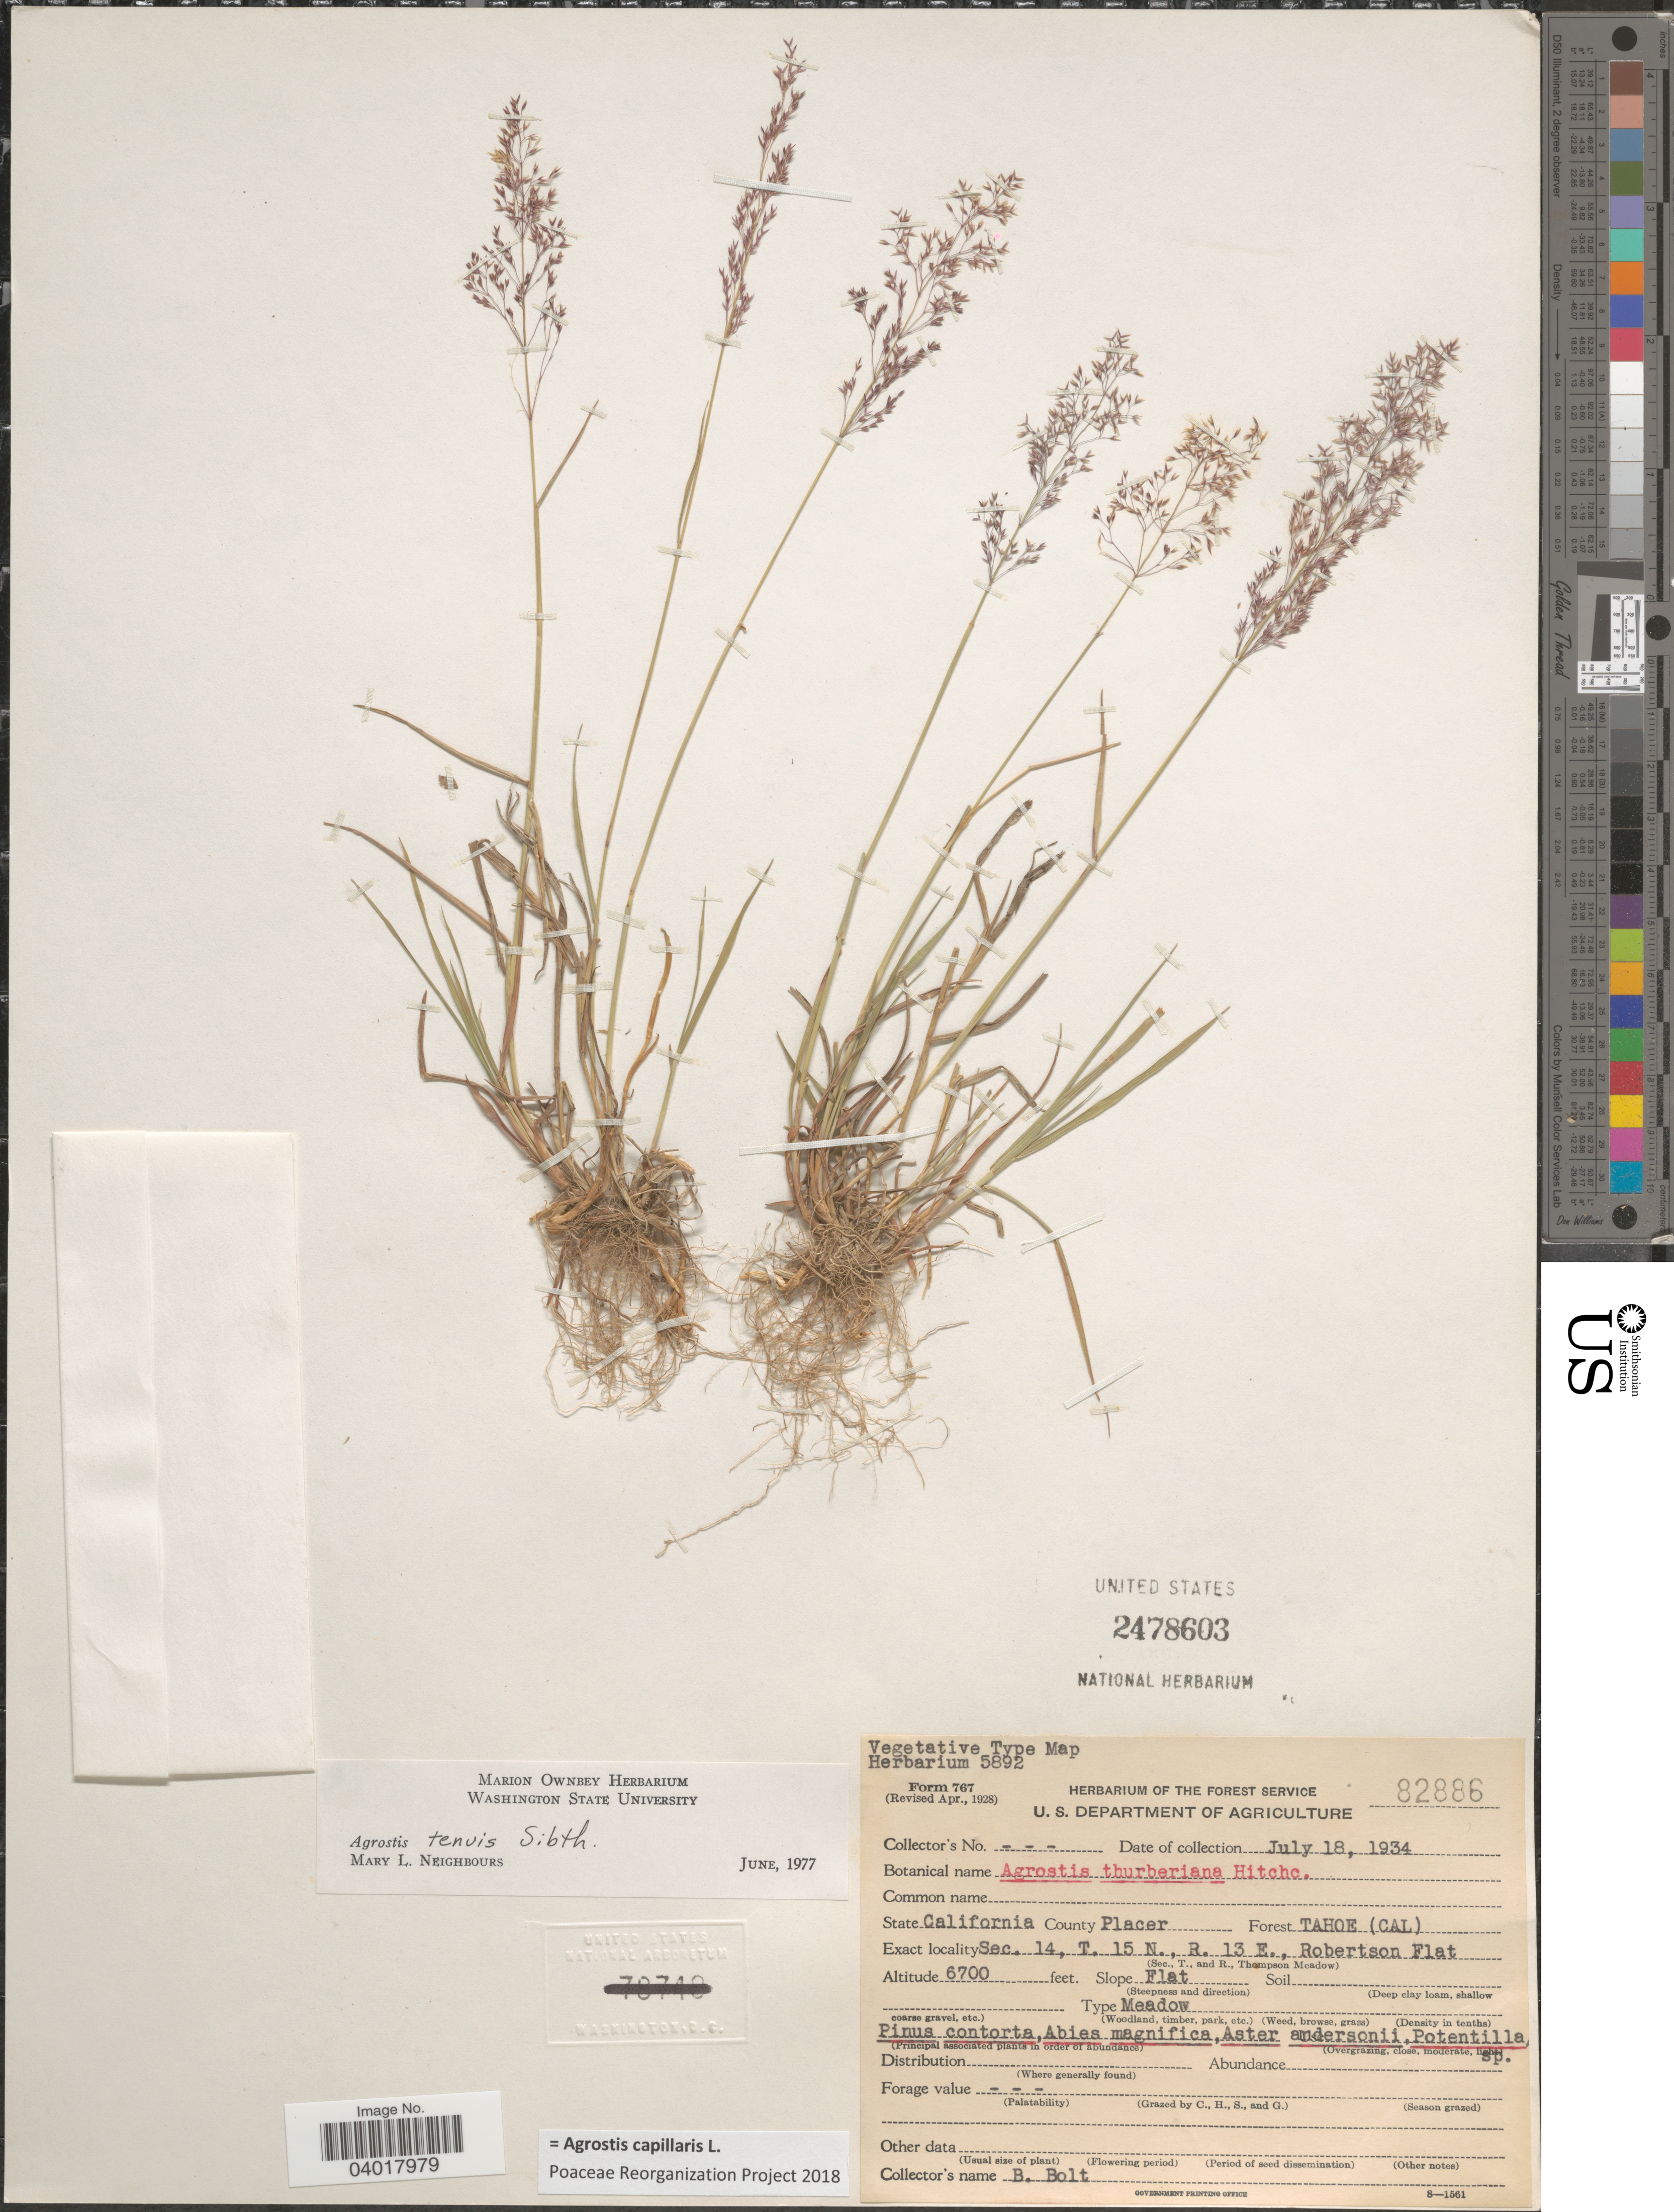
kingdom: Plantae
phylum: Tracheophyta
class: Liliopsida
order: Poales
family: Poaceae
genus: Agrostis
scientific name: Agrostis capillaris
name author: L.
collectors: B. Bolt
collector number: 82886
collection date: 1934-07-18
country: United States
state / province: California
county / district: Placer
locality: County Placer. Forest Tahoe (Cal). Sec. 14, T.15N., R.13 E., Robertson Flat.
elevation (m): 2042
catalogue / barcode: US 2478603